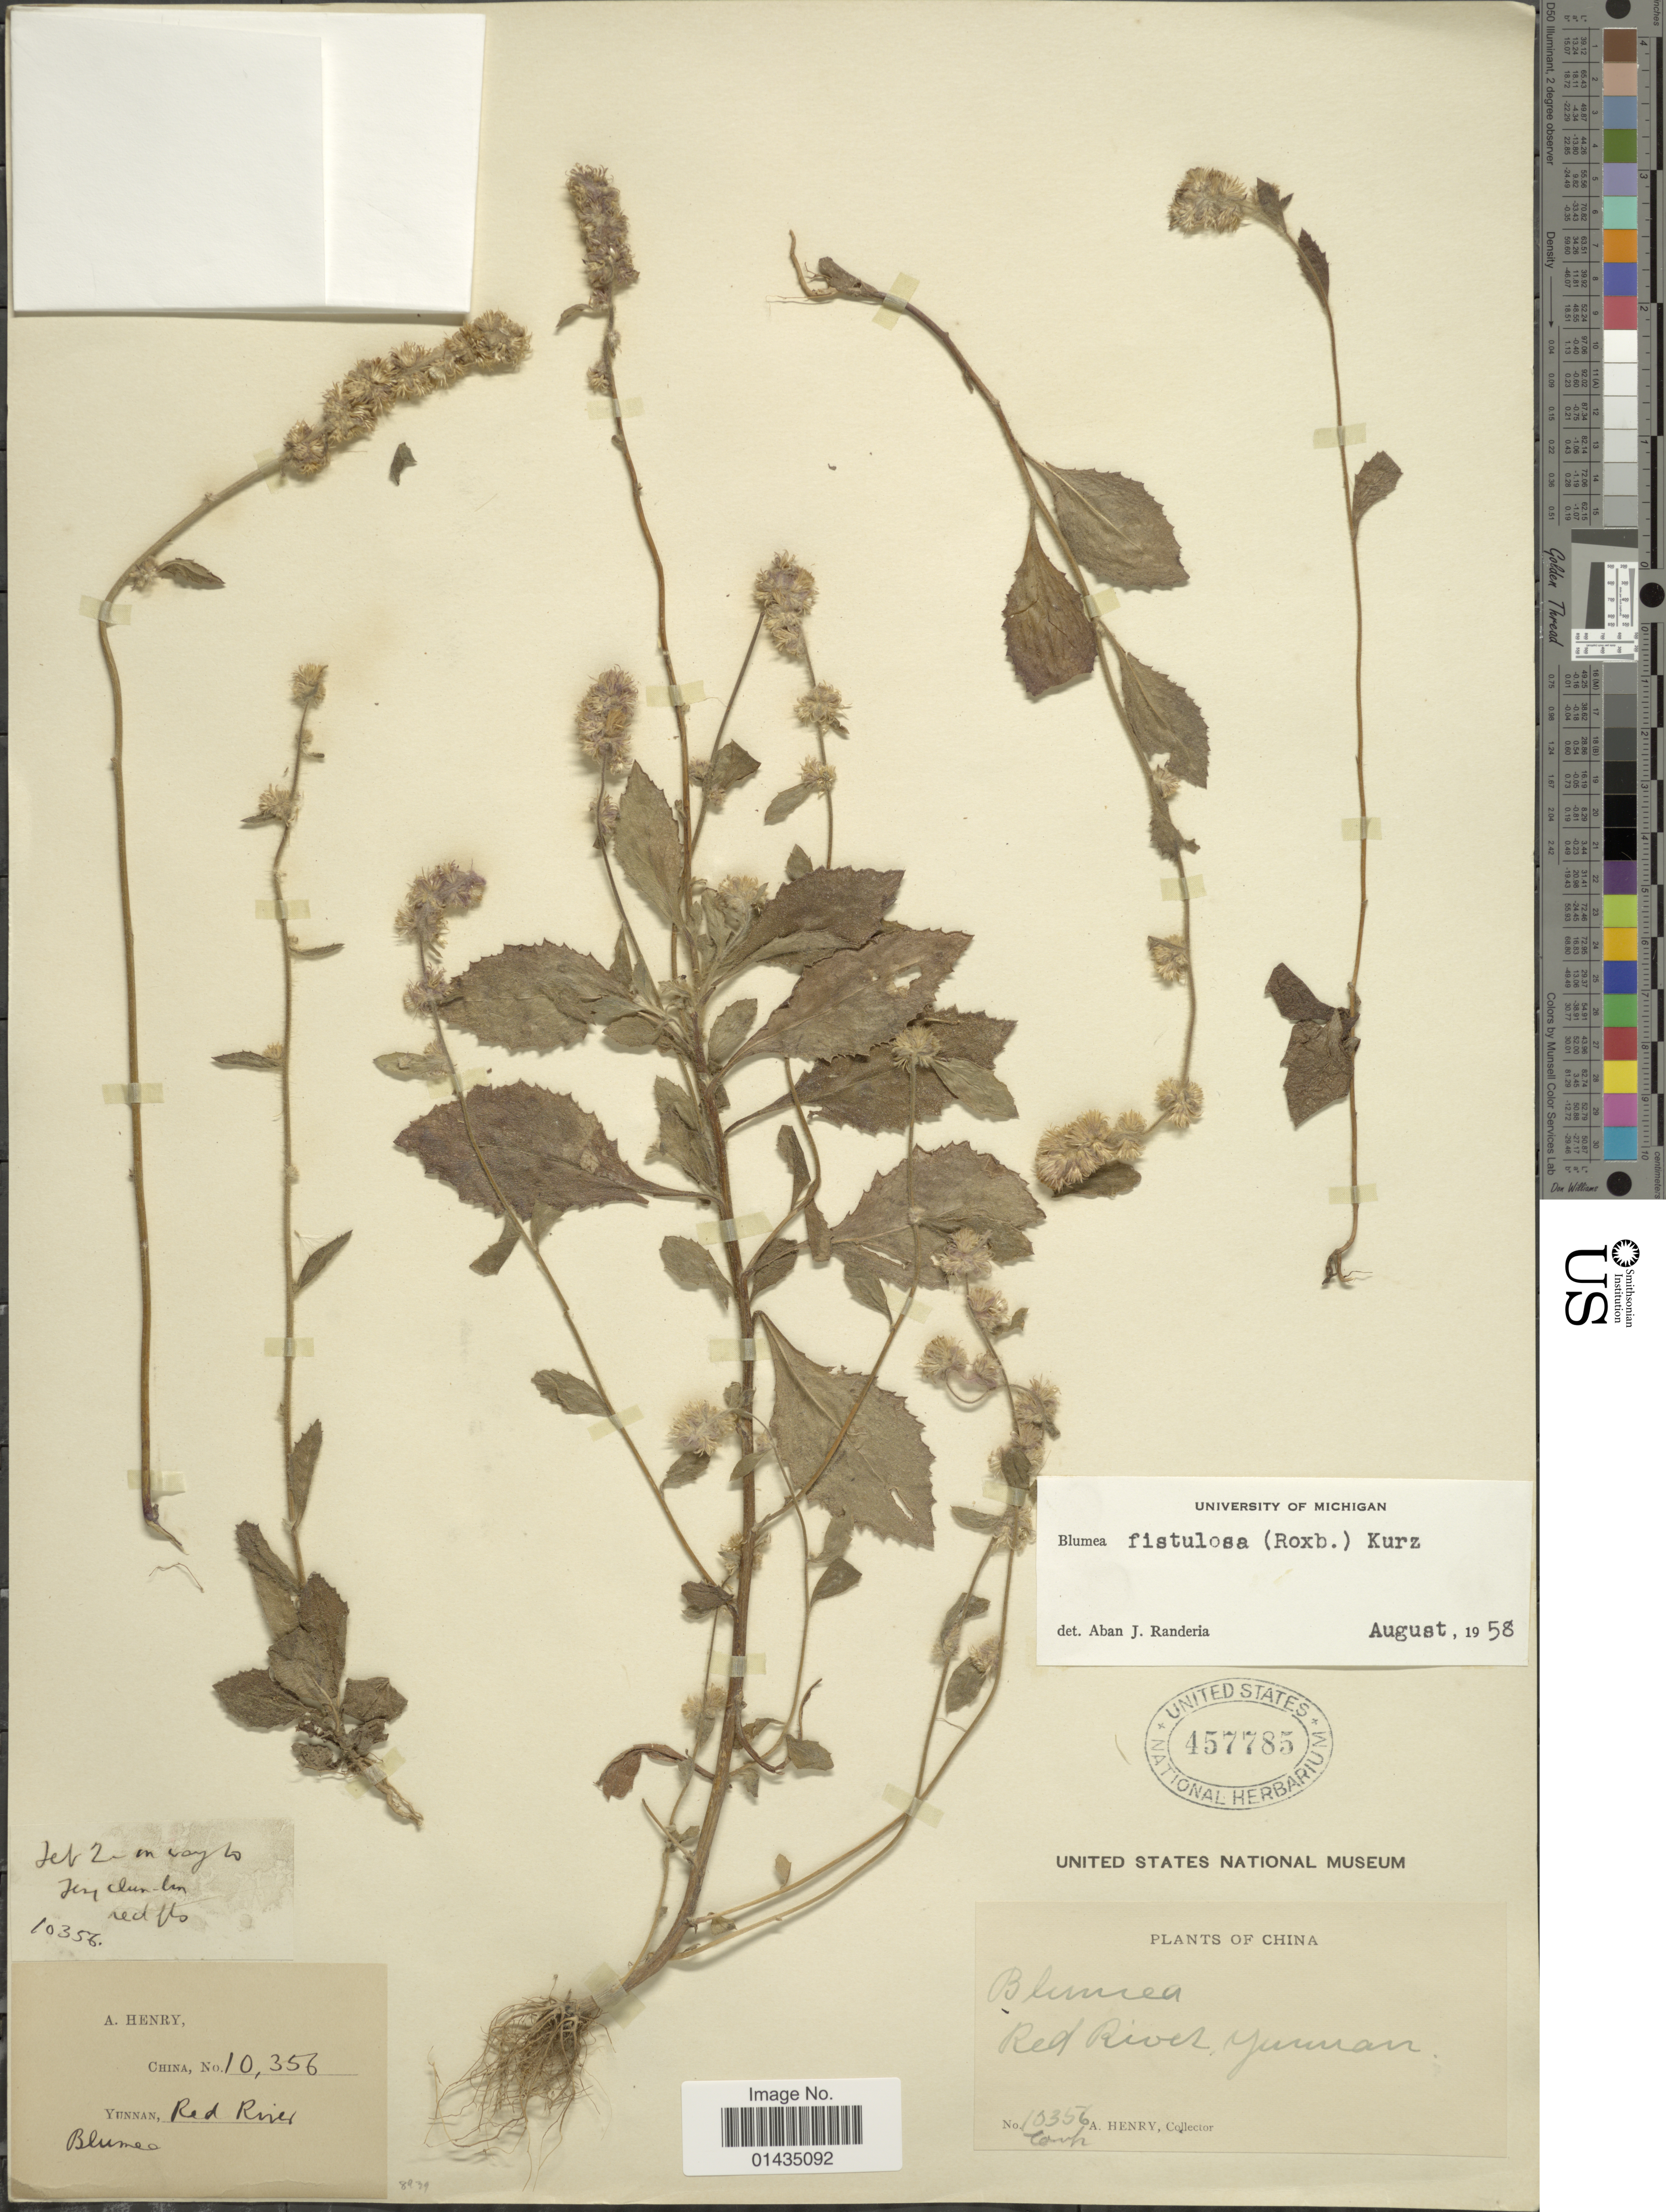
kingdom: Plantae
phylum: Tracheophyta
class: Magnoliopsida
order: Asterales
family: Asteraceae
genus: Blumea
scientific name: Blumea fistulosa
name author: (Roxb.) Kurz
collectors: A. Henry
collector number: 10356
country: China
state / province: Yunnan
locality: Red River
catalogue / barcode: US 457785